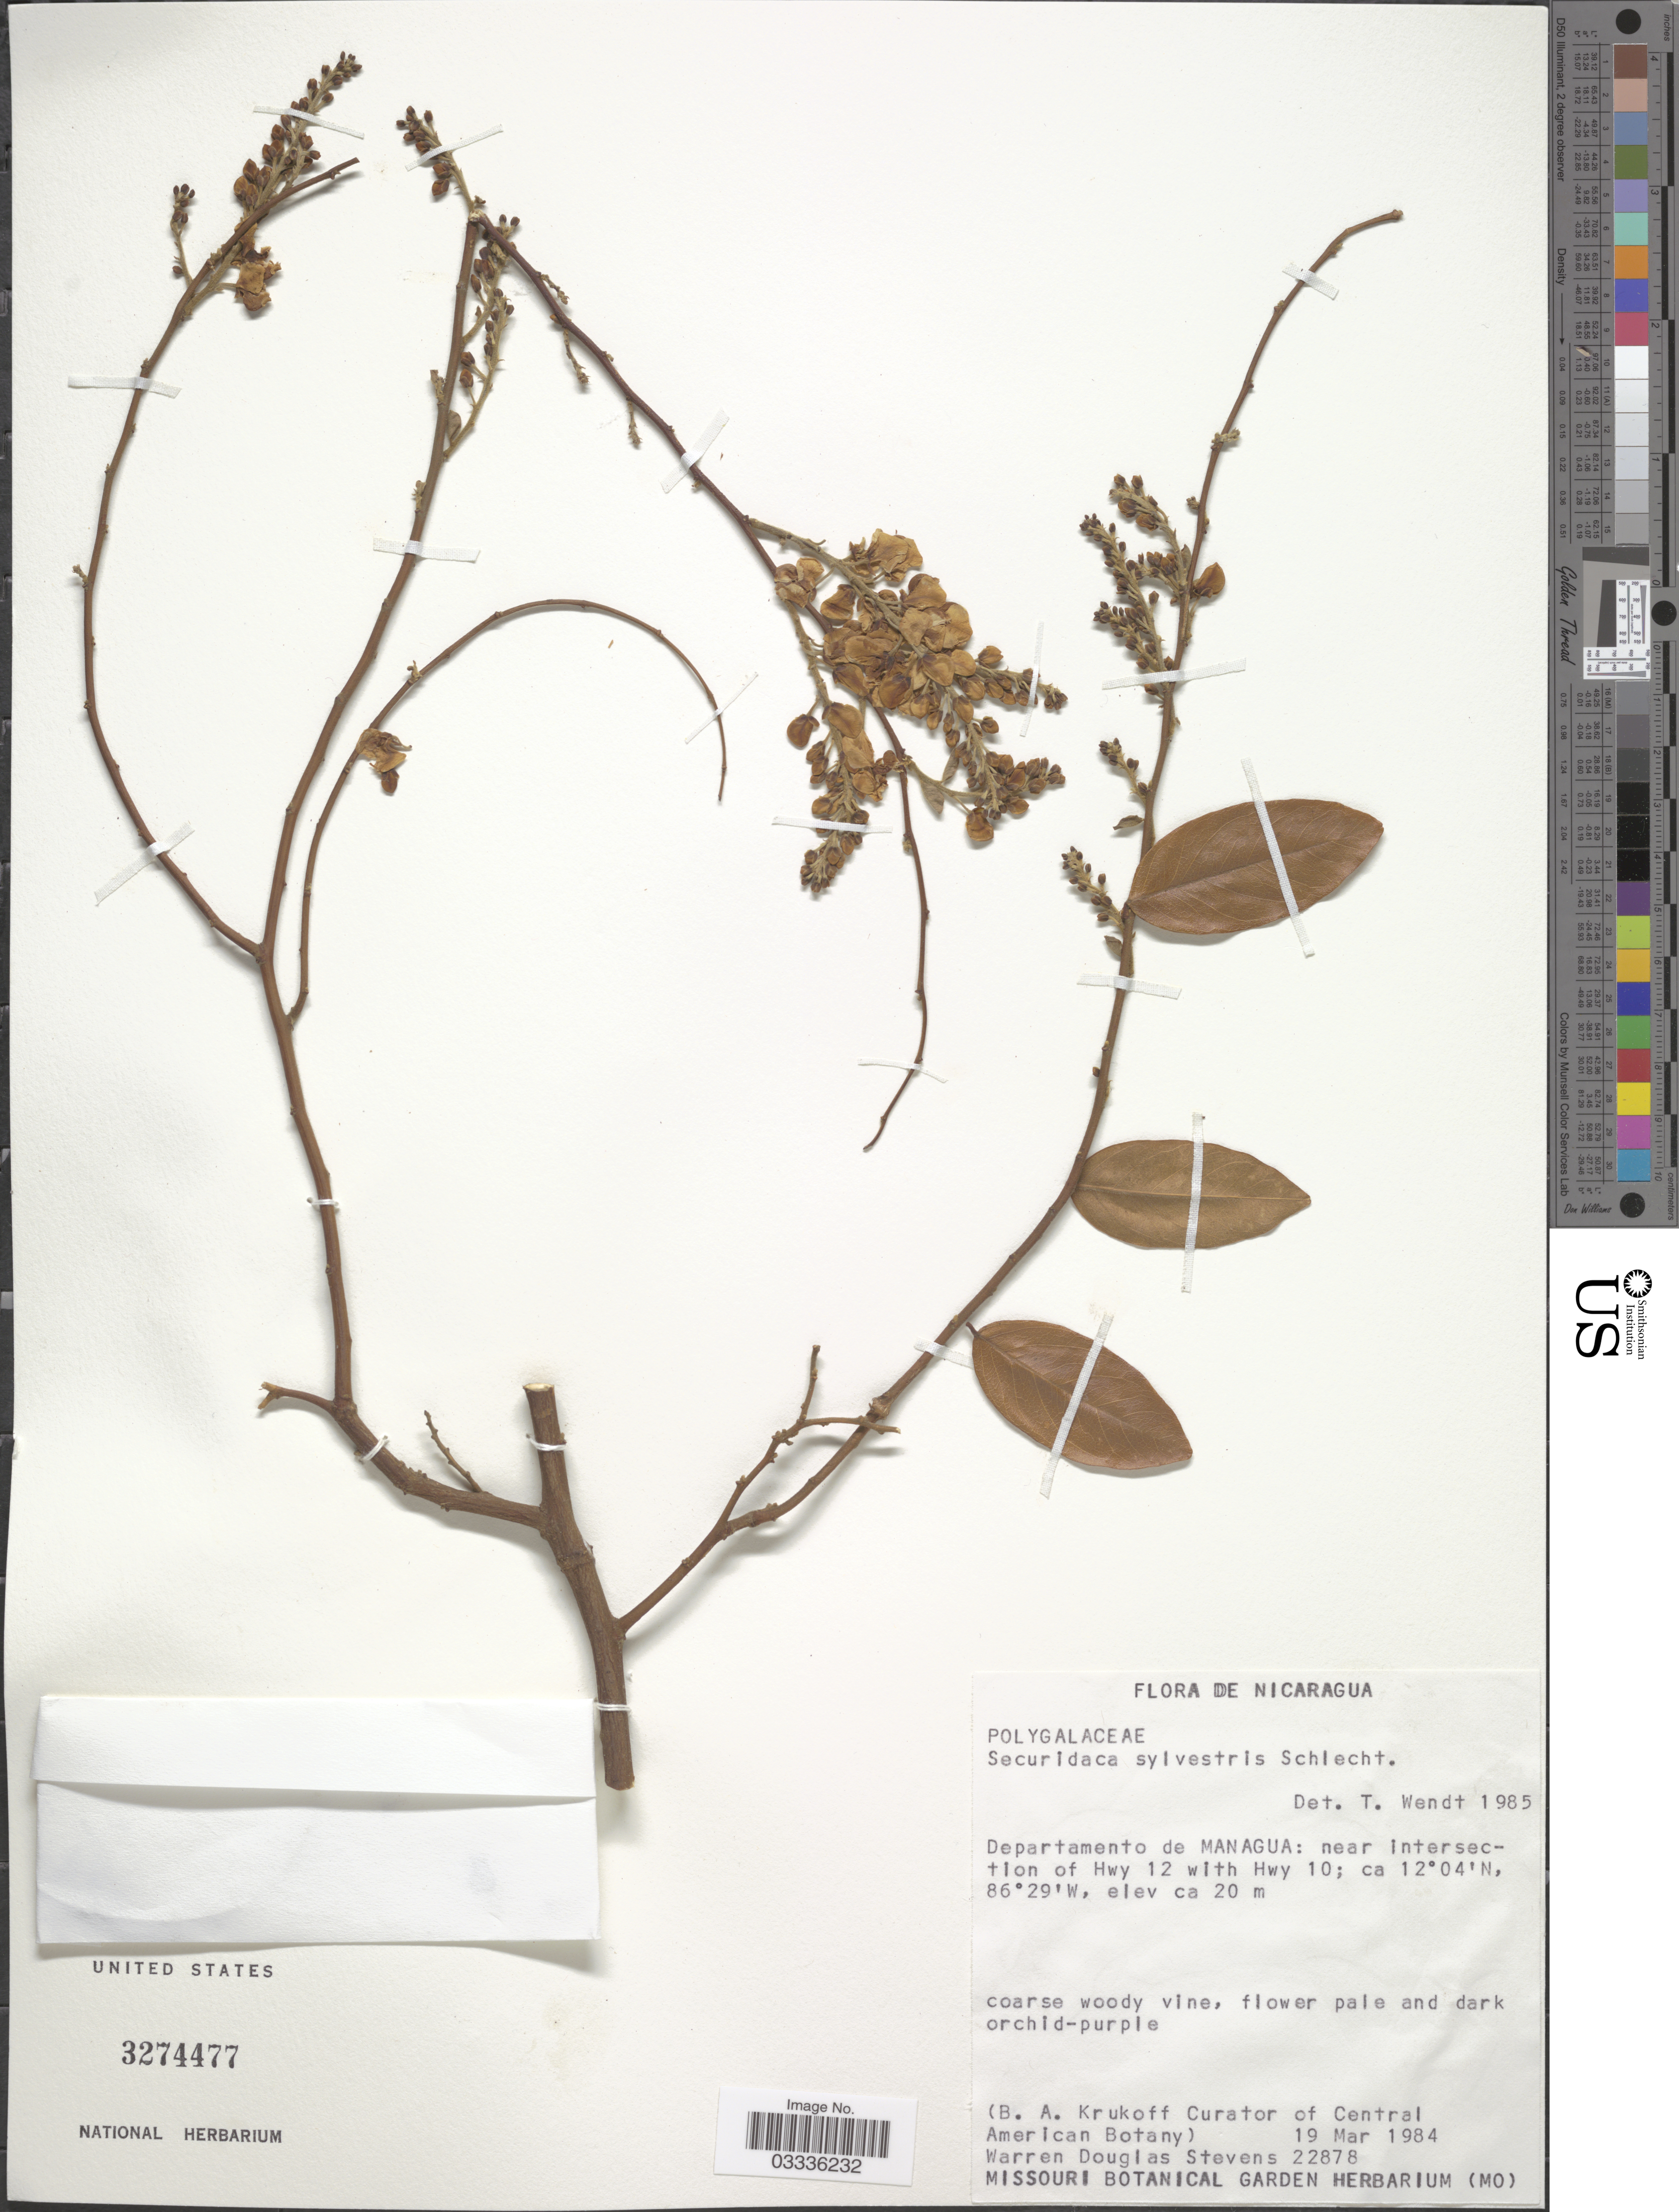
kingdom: Plantae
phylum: Tracheophyta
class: Magnoliopsida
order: Fabales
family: Polygalaceae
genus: Securidaca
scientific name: Securidaca sylvestris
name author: Schltdl.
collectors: W. D. Stevens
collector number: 22878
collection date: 1984-03-19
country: Nicaragua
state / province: Managua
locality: Departamento de Managua: near intersection of Hwy 12 with Hwy 10.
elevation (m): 20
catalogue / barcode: US 3274477